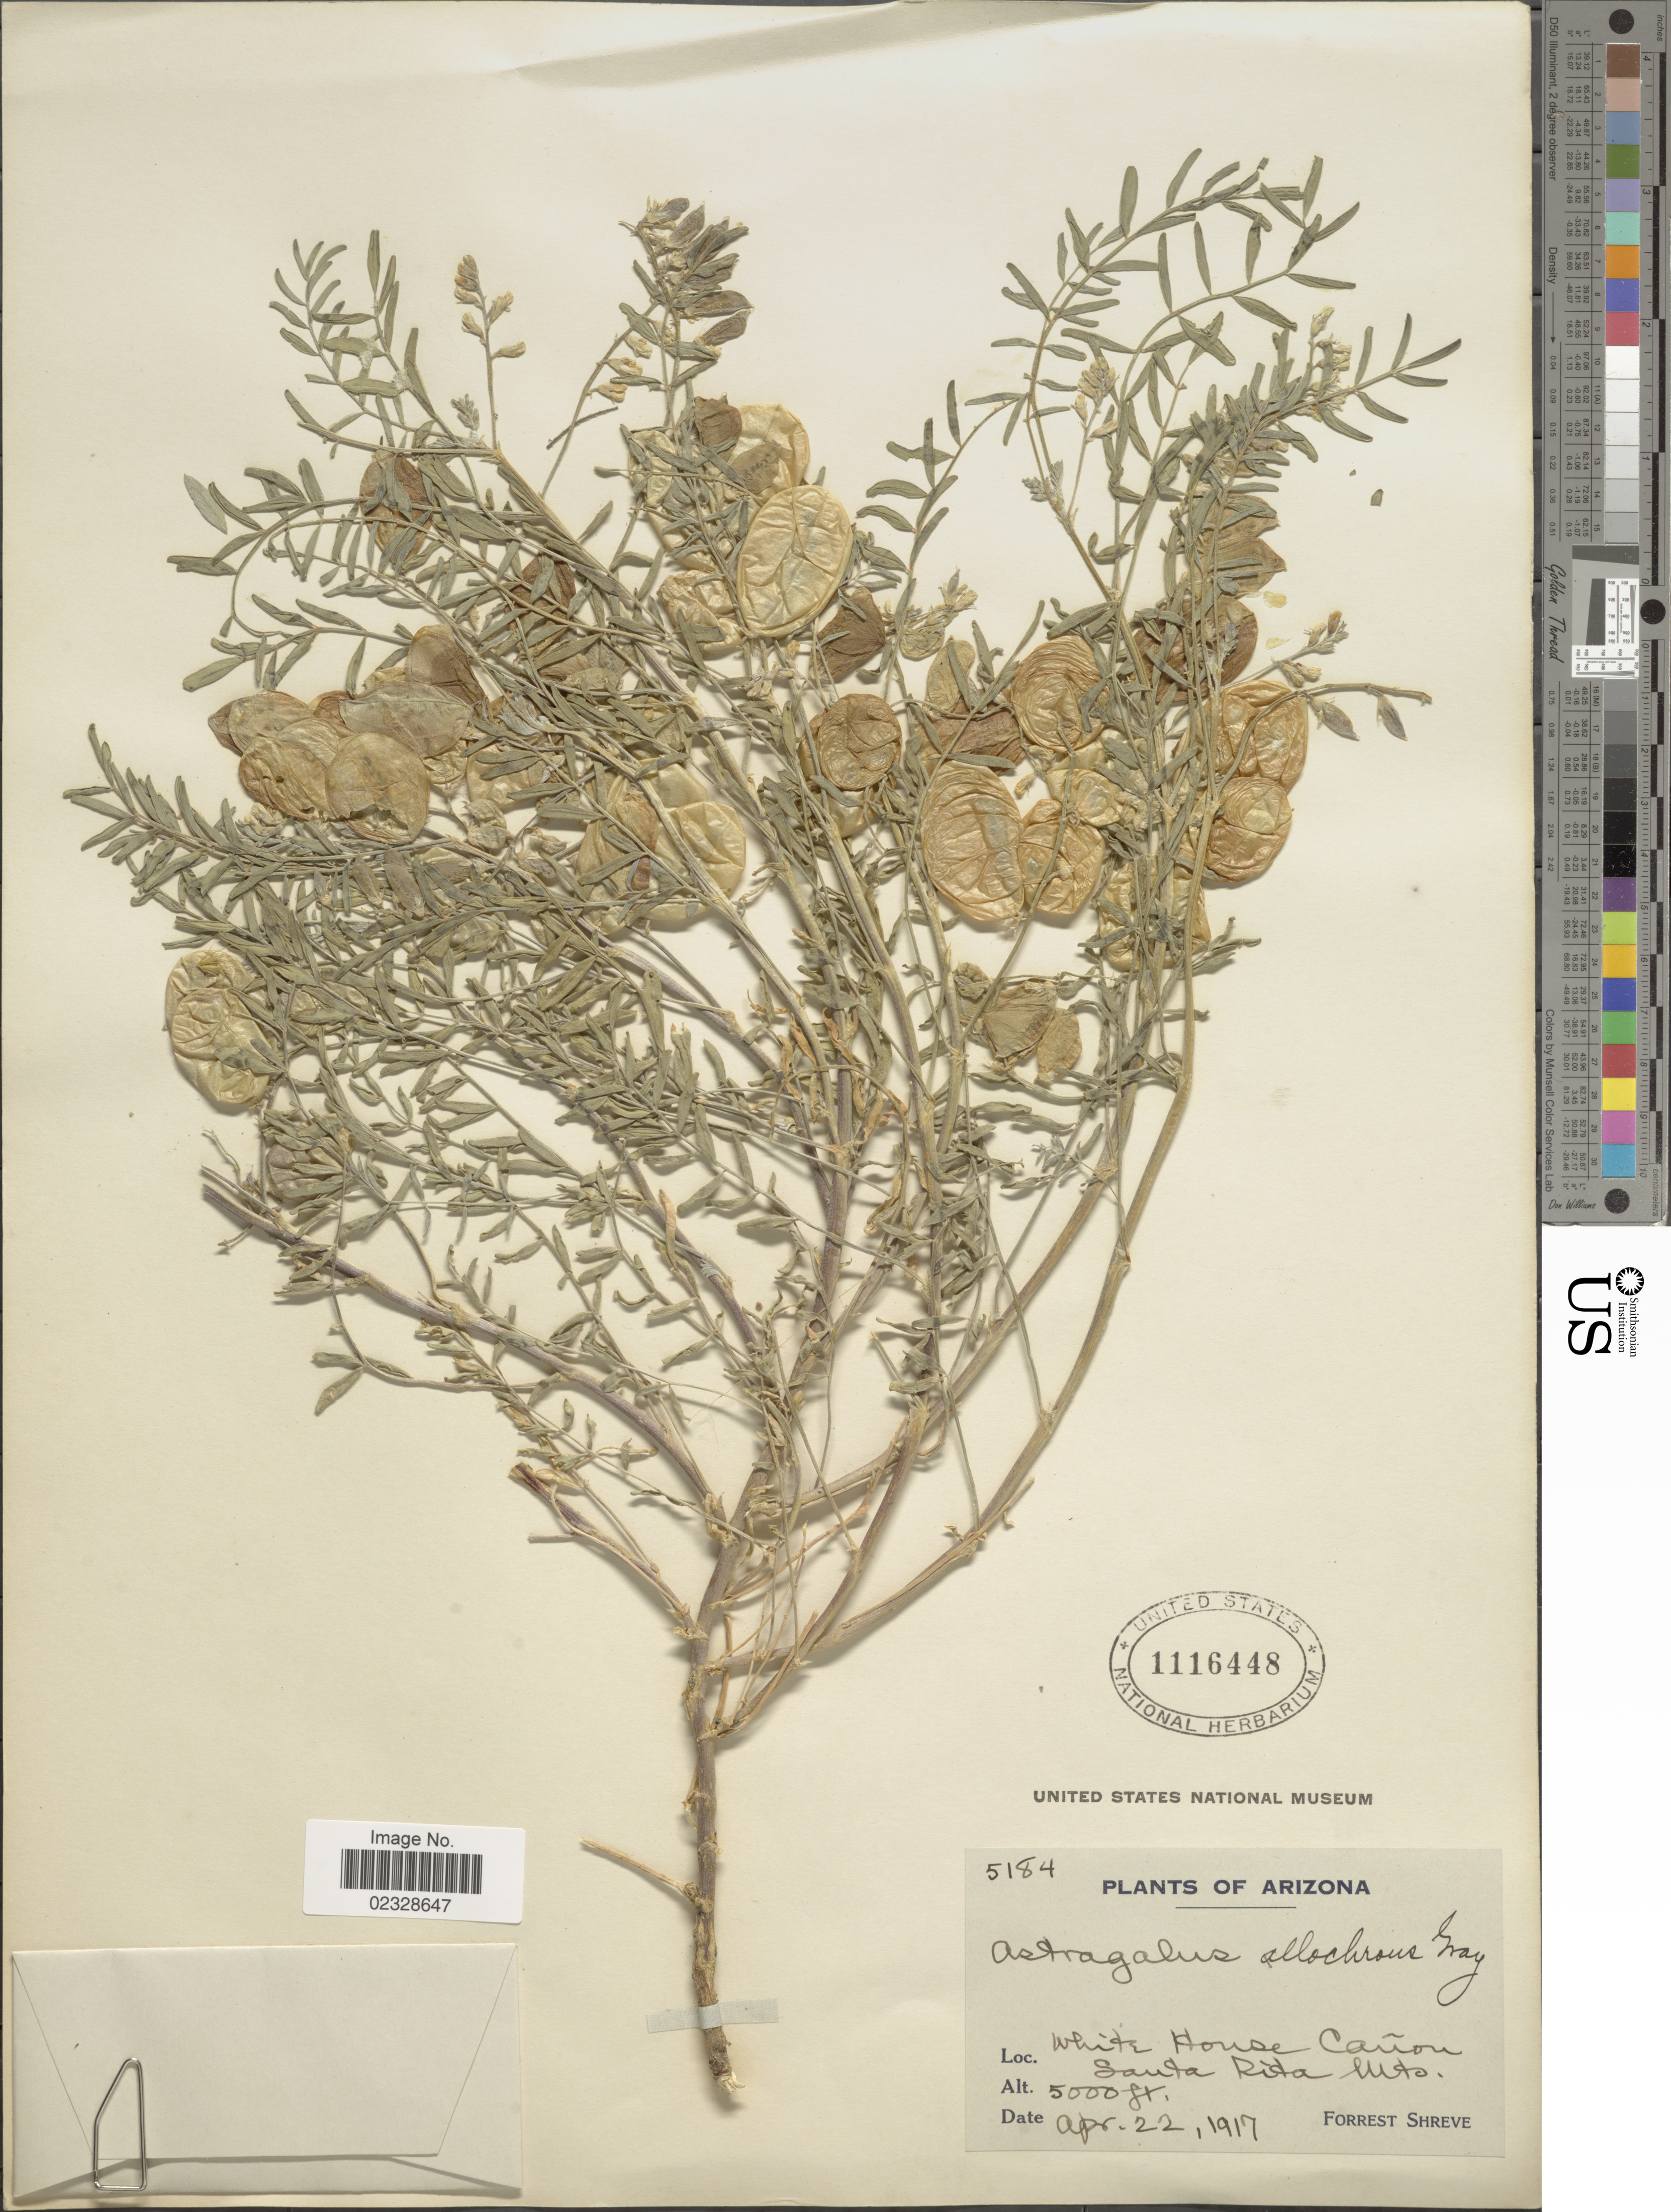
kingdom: Plantae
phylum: Tracheophyta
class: Magnoliopsida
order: Fabales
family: Fabaceae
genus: Astragalus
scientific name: Astragalus allochrous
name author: A. Gray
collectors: F. Shreve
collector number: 5184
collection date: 1917-04-22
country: United States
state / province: Arizona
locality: White House Cañon, Santa Rita Mts.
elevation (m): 1524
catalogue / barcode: US 1116448